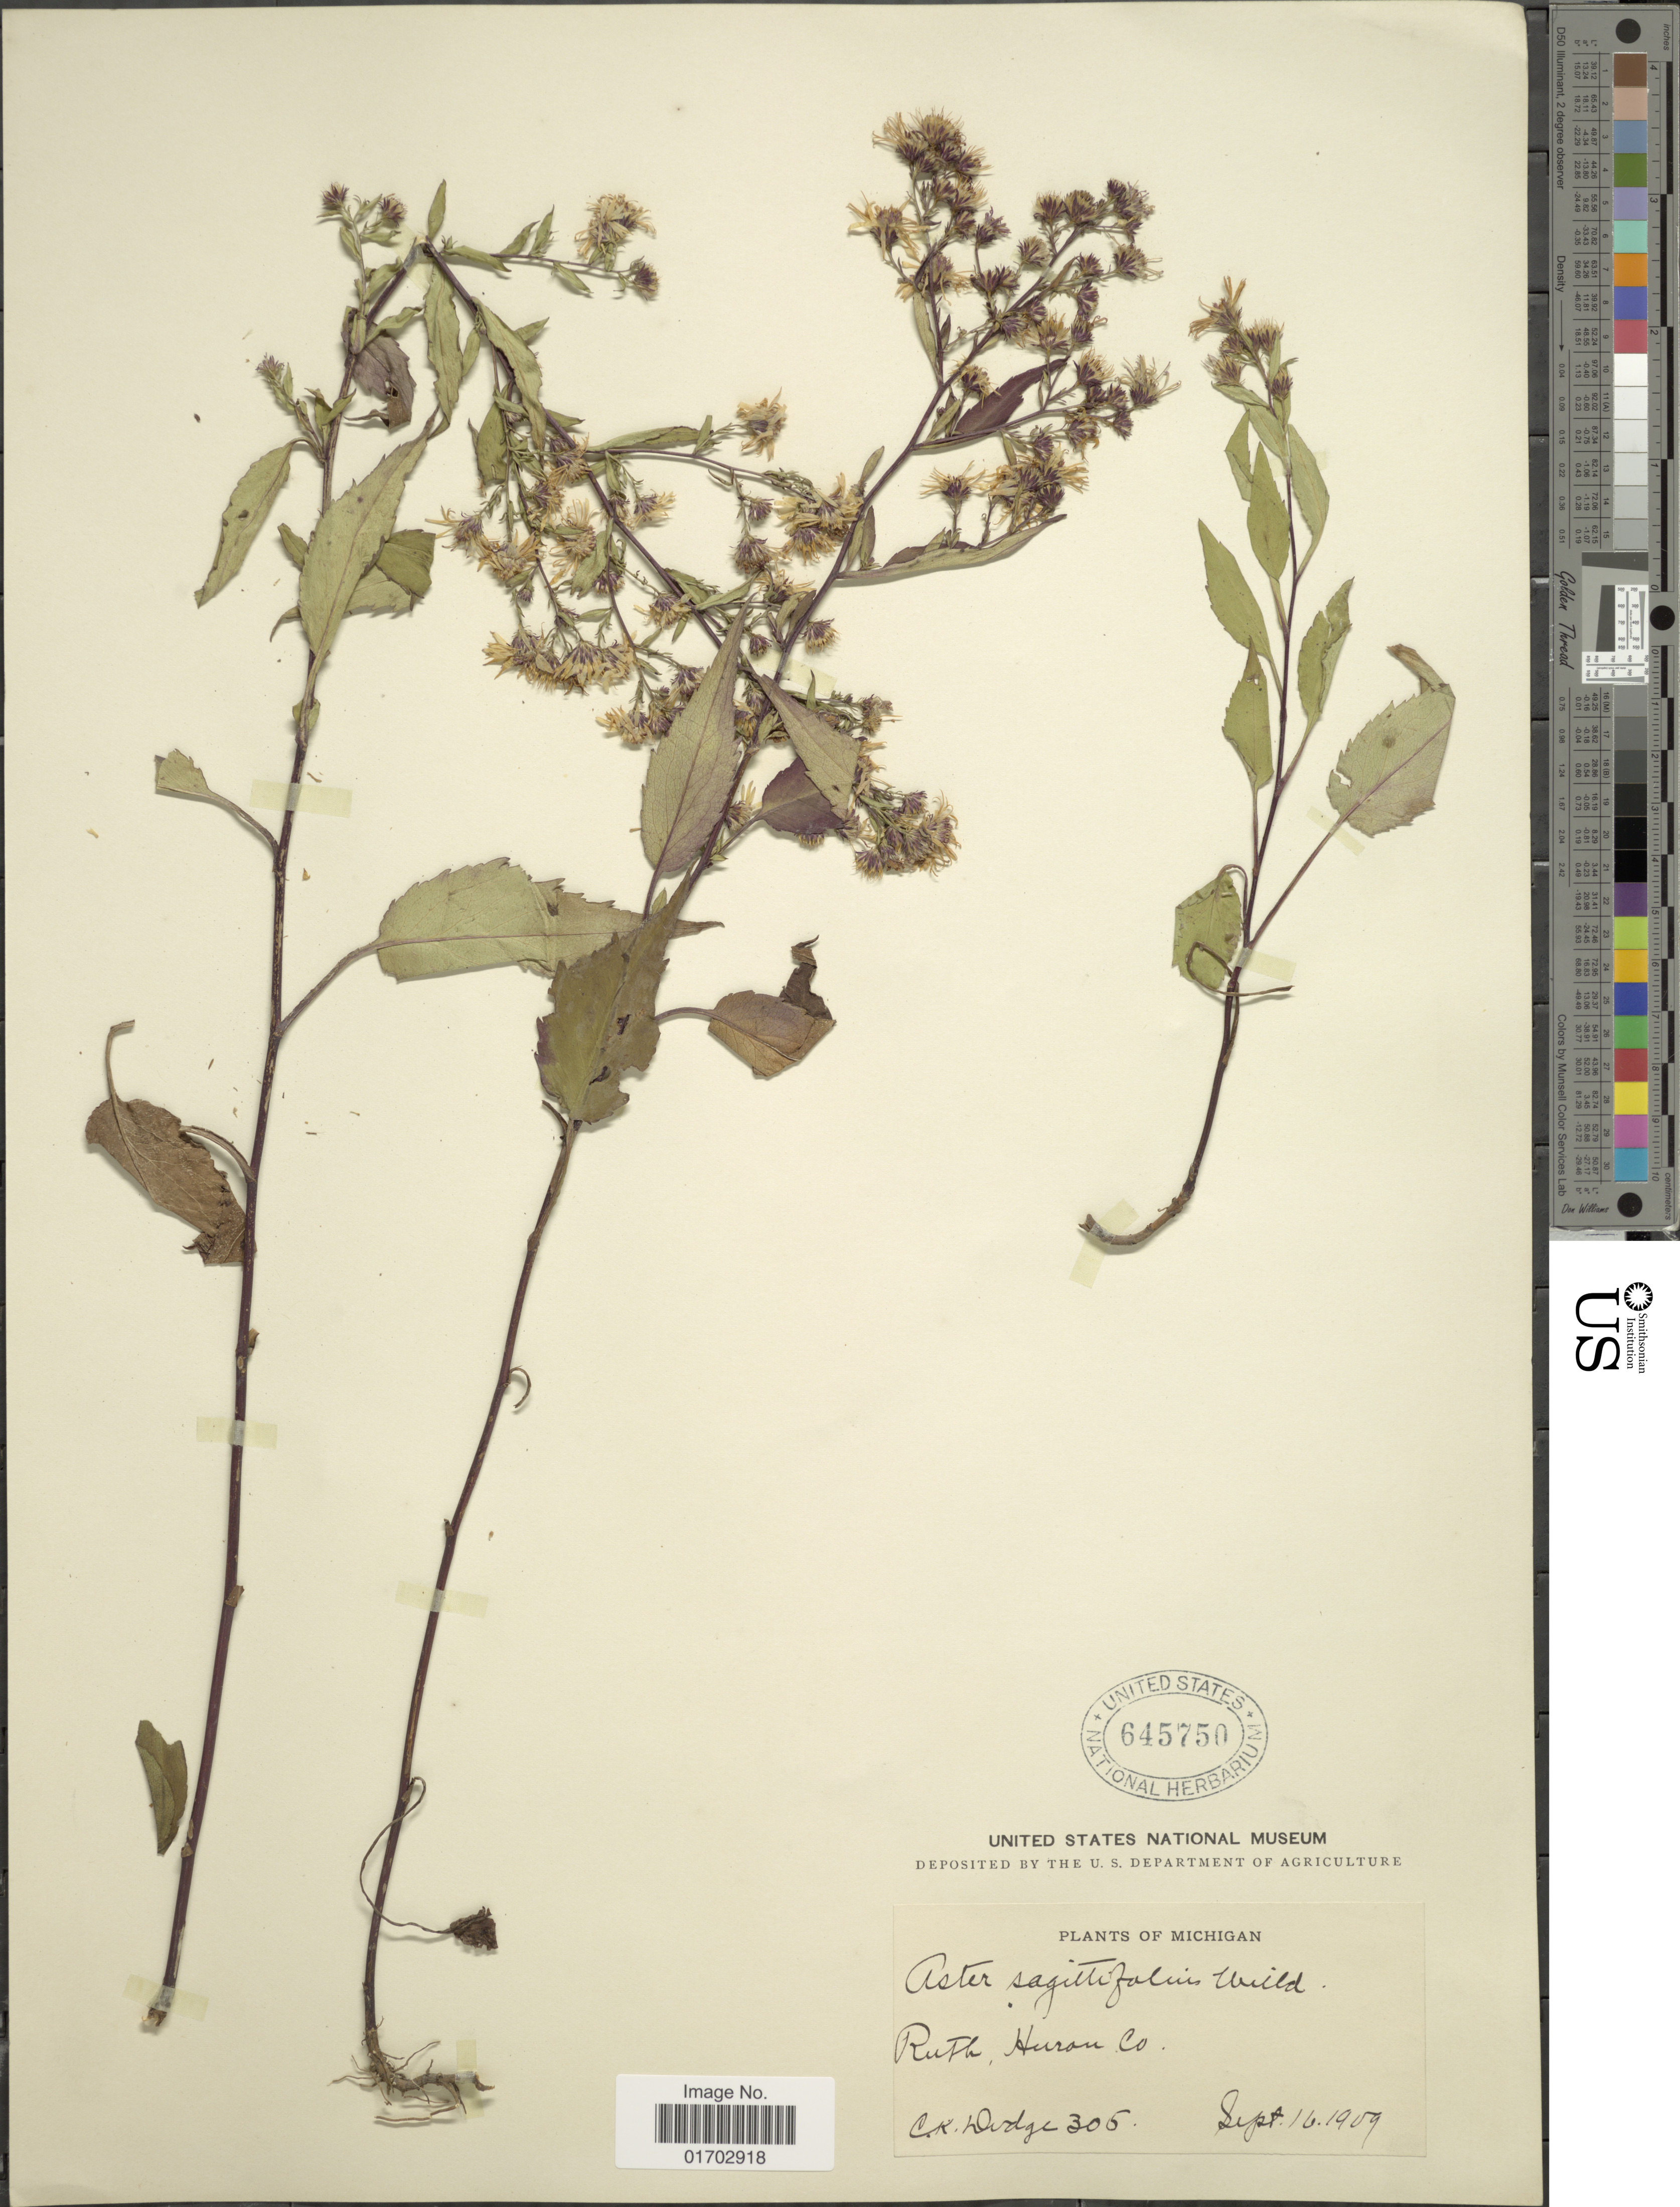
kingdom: Plantae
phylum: Tracheophyta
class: Magnoliopsida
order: Asterales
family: Asteraceae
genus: Symphyotrichum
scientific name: Symphyotrichum sagittifolium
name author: (Wedem. ex Willd.) G.L. Nesom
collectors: C. Dodge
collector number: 305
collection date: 1909-09-16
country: United States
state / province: Michigan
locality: Ruth, Huron Co.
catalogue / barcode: US 645750